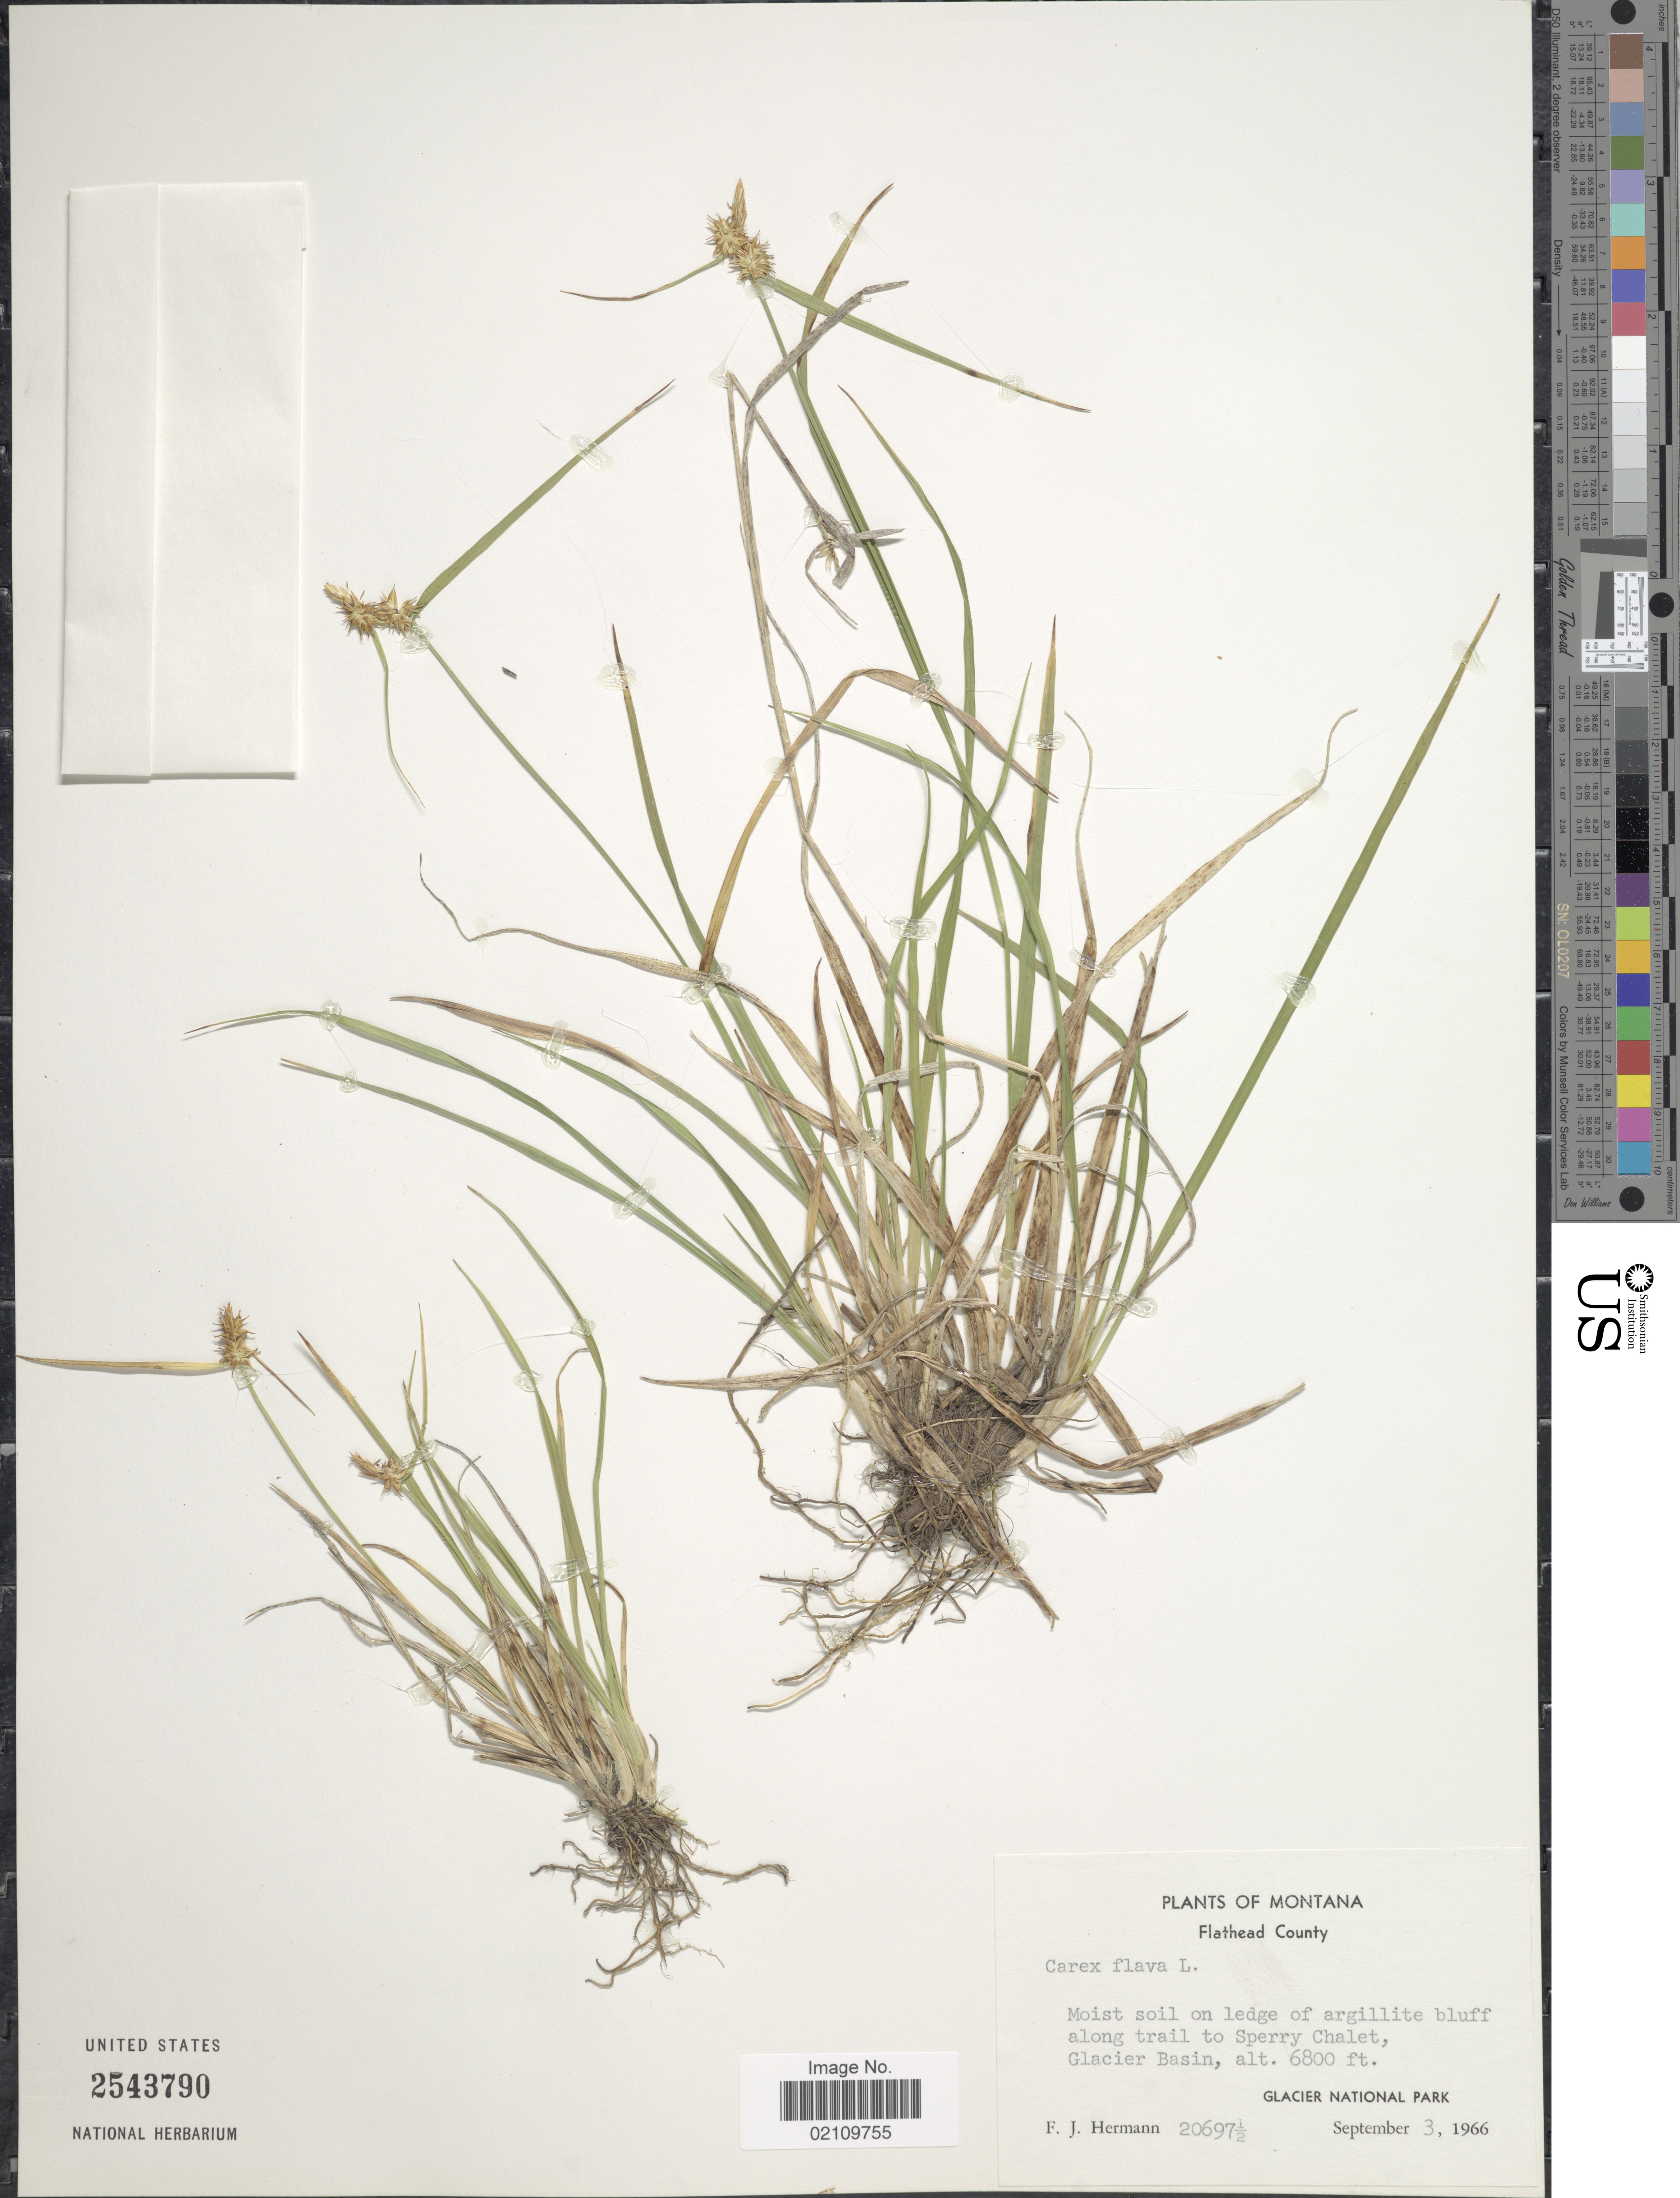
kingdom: Plantae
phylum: Tracheophyta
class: Liliopsida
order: Poales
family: Cyperaceae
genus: Carex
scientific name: Carex flava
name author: L.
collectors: F. J. Hermann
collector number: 20697½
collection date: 1966-09-03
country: United States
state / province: Montana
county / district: Flathead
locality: Along trail to Sperry Chalet, Glacier Basin, Glacier National Park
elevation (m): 2073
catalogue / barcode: US 2543790